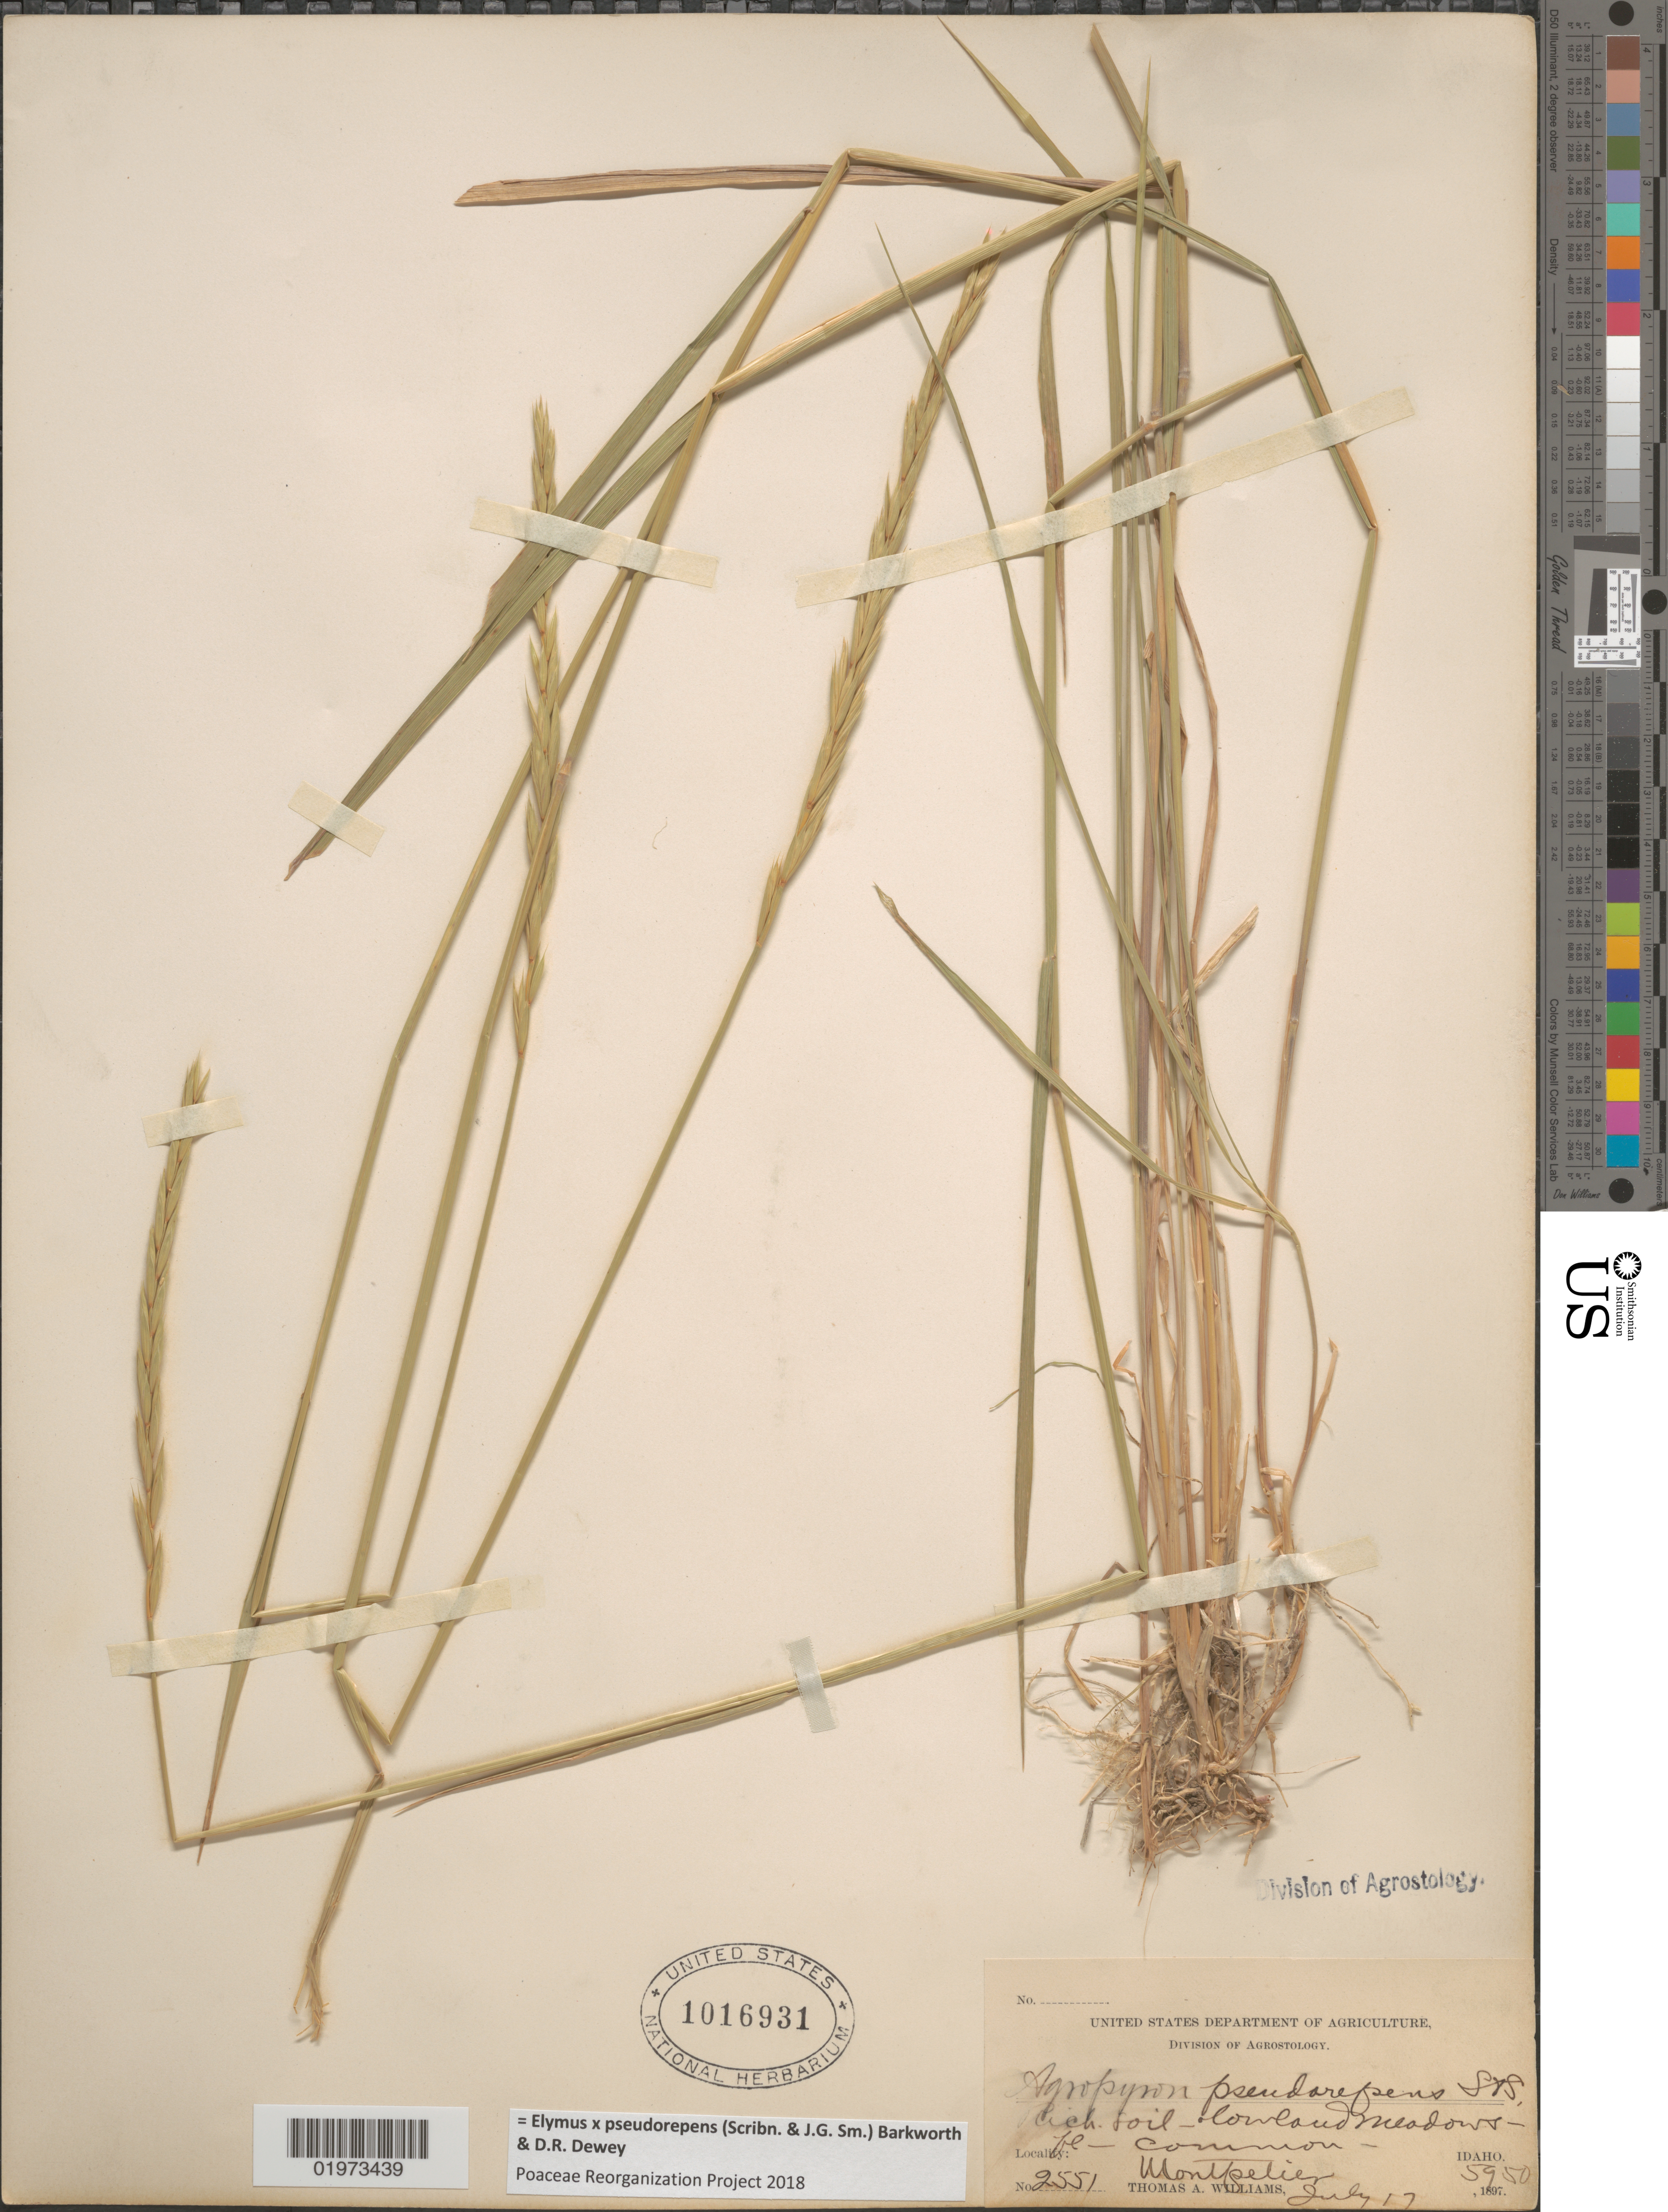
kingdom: Plantae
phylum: Tracheophyta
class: Liliopsida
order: Poales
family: Poaceae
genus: Elymus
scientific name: Elymus x pseudorepens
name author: (Scribn. & J.G. Sm.) Barkworth & Dewey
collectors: T. A. Williams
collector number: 2551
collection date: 1897-07-17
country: United States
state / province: Idaho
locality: Montpelier.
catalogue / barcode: US 1016931